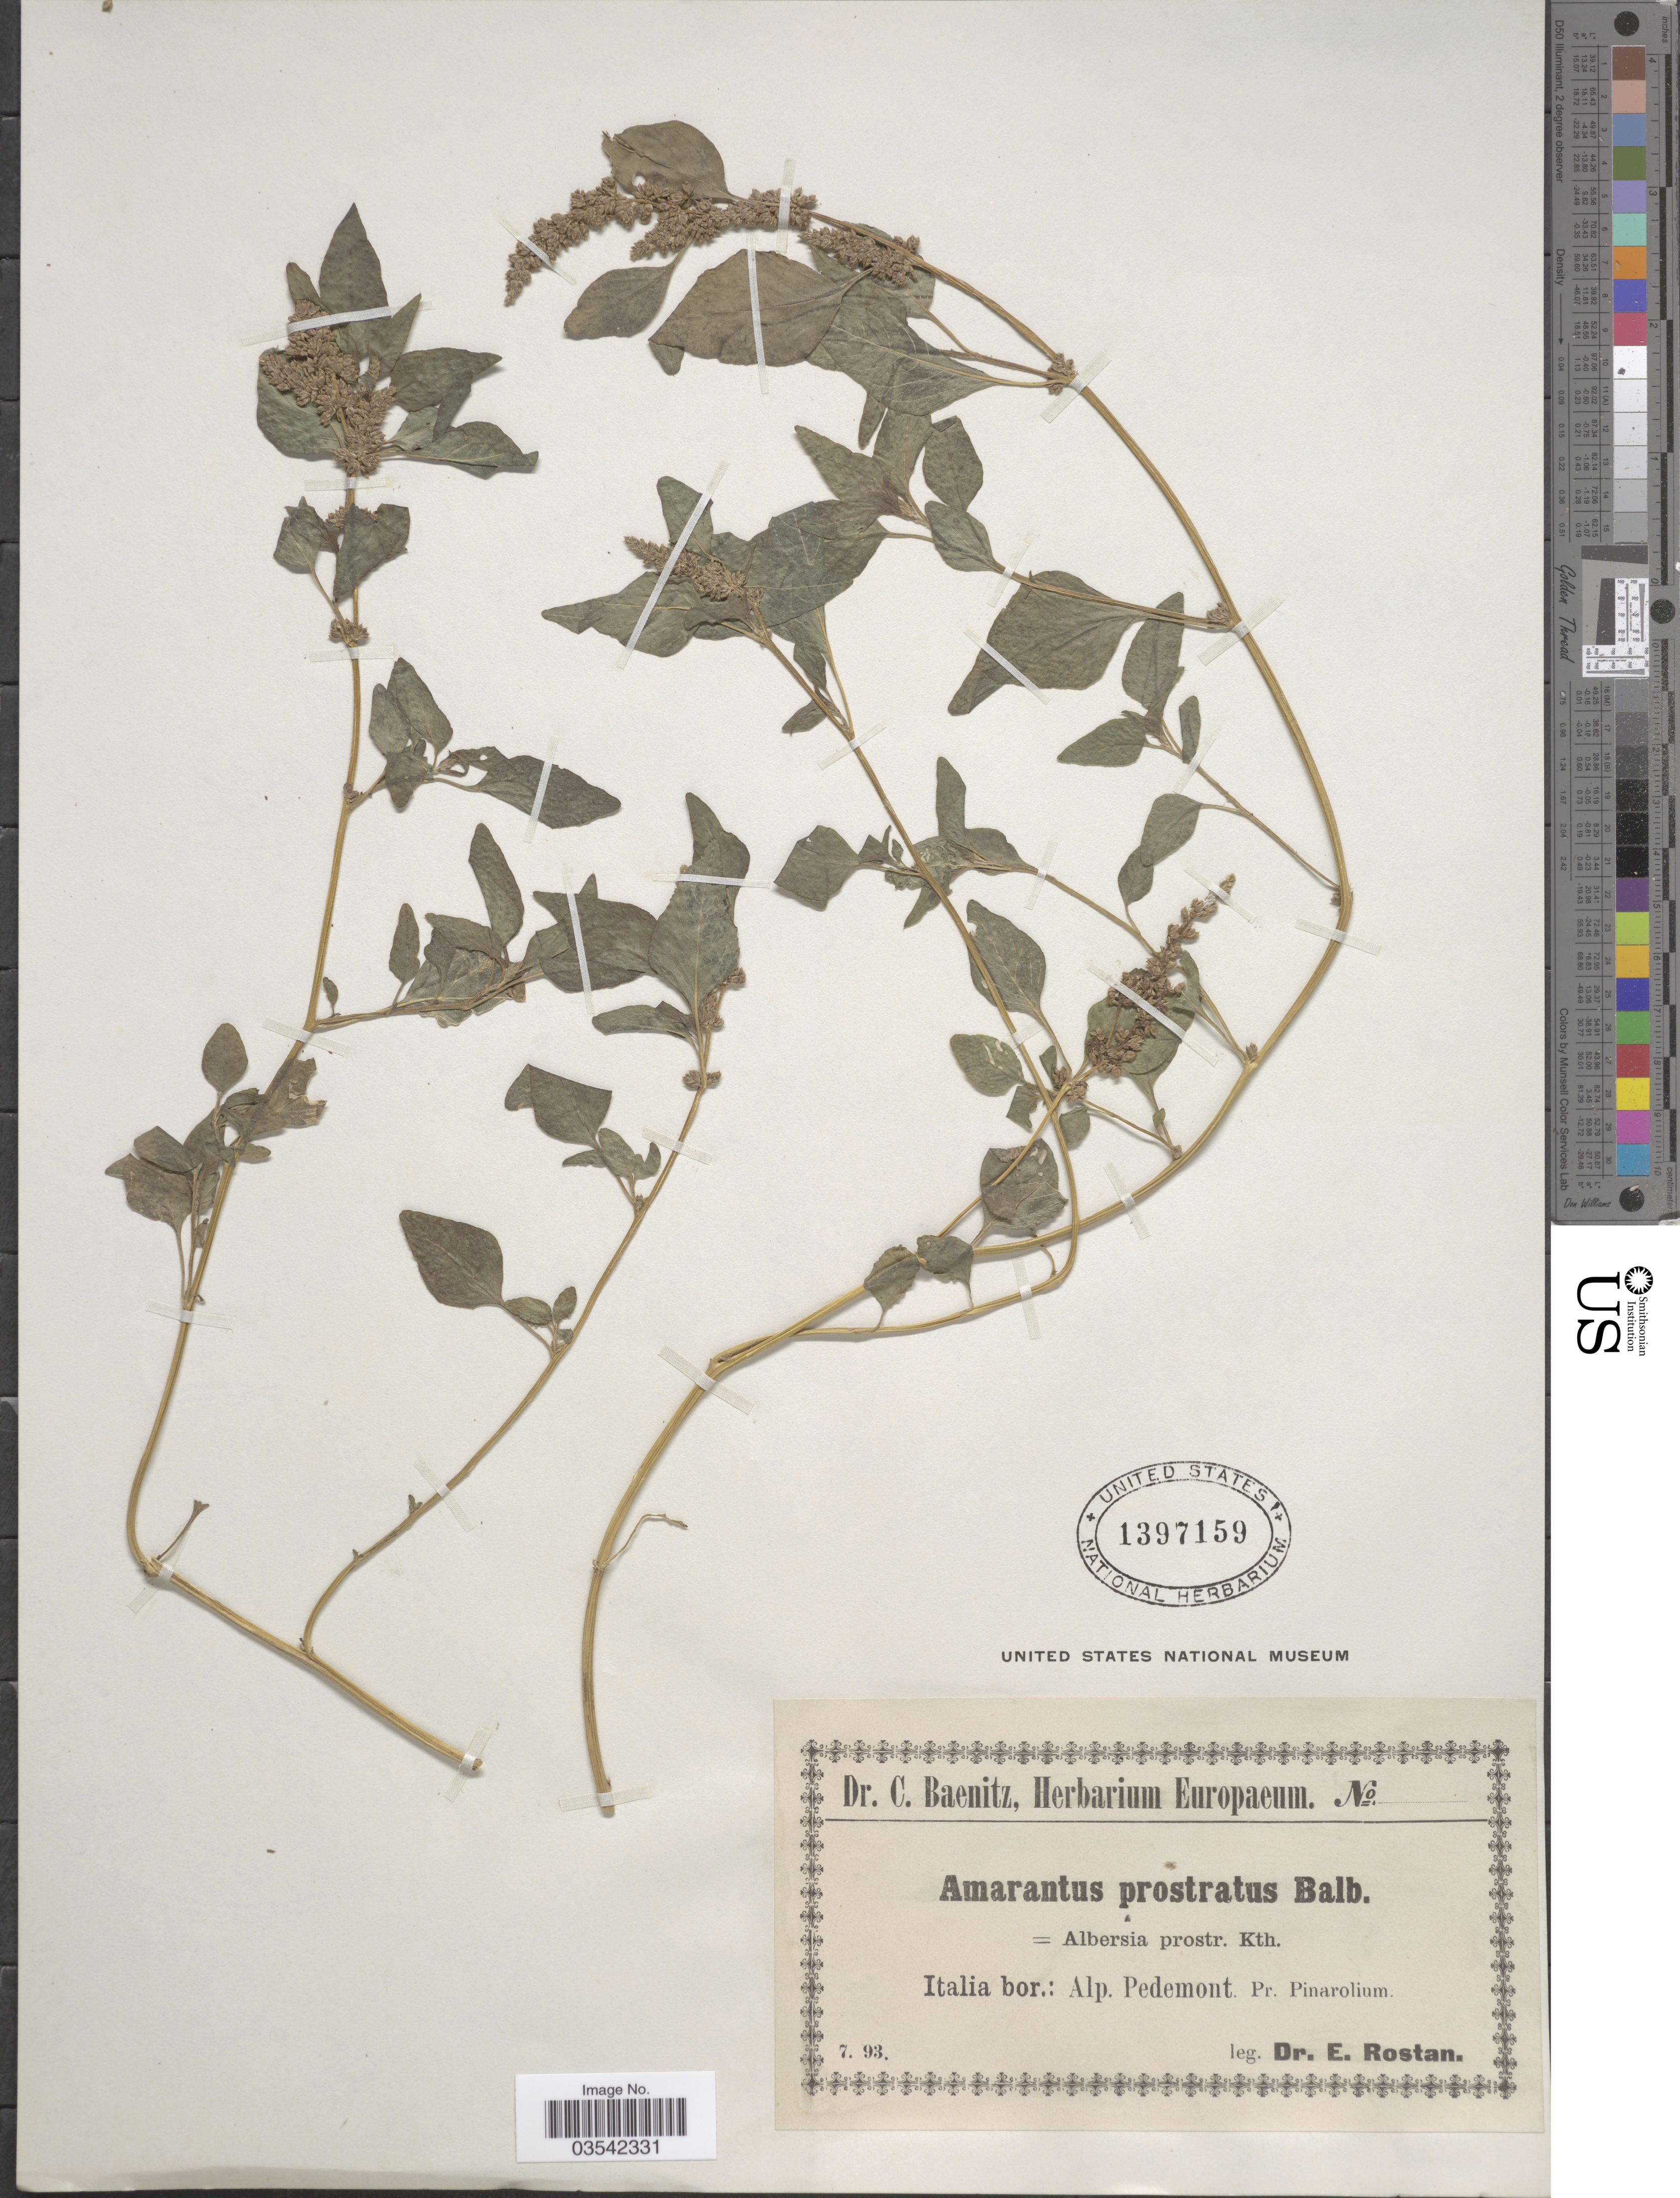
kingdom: Plantae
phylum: Tracheophyta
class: Magnoliopsida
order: Caryophyllales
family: Amaranthaceae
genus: Amaranthus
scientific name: Amaranthus prostratus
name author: Balb.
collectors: E. Rostan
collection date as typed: Transcribed d/m/y: /7/93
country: Italy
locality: Italia bor.: Alp. Pedemont. Pr. Pinarolium.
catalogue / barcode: US 1397159